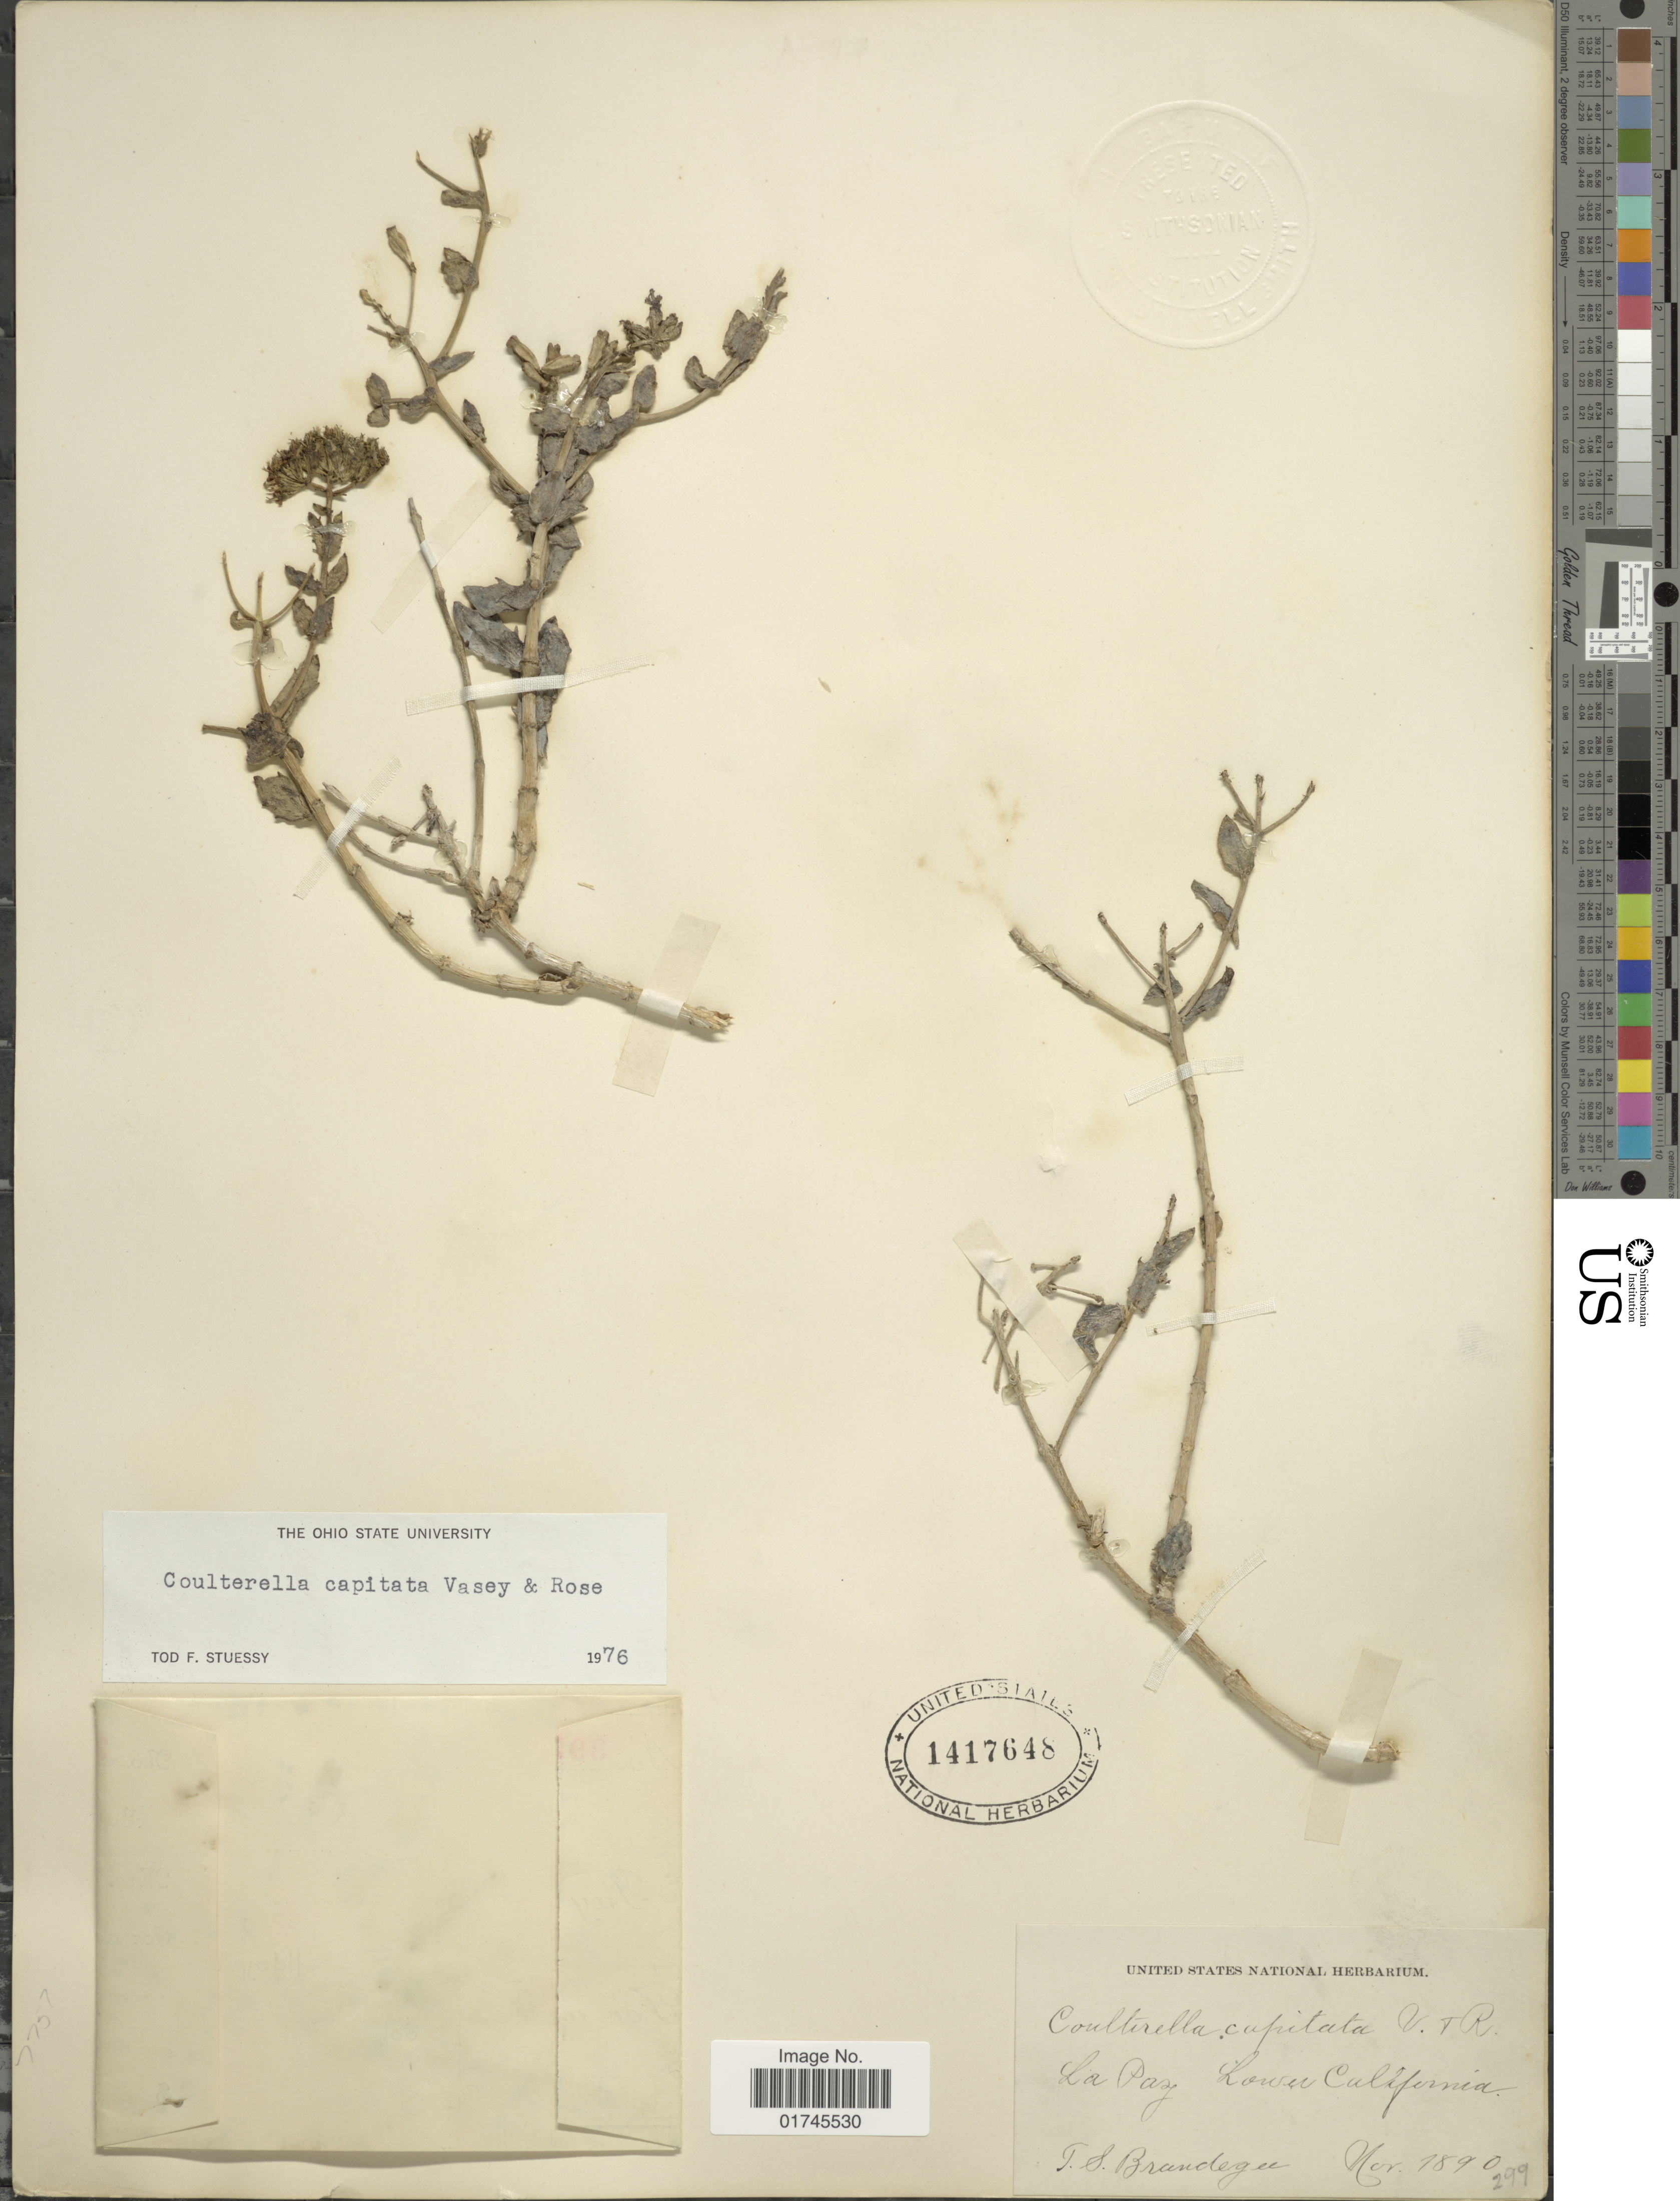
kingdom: Plantae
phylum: Tracheophyta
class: Magnoliopsida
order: Asterales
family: Asteraceae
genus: Coulterella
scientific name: Coulterella capitata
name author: Vasey & Rose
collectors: T. S. Brandegee (herbarium)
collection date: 1890-11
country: Mexico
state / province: Baja California Sur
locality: La Paz, Lower California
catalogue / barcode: US 1417648